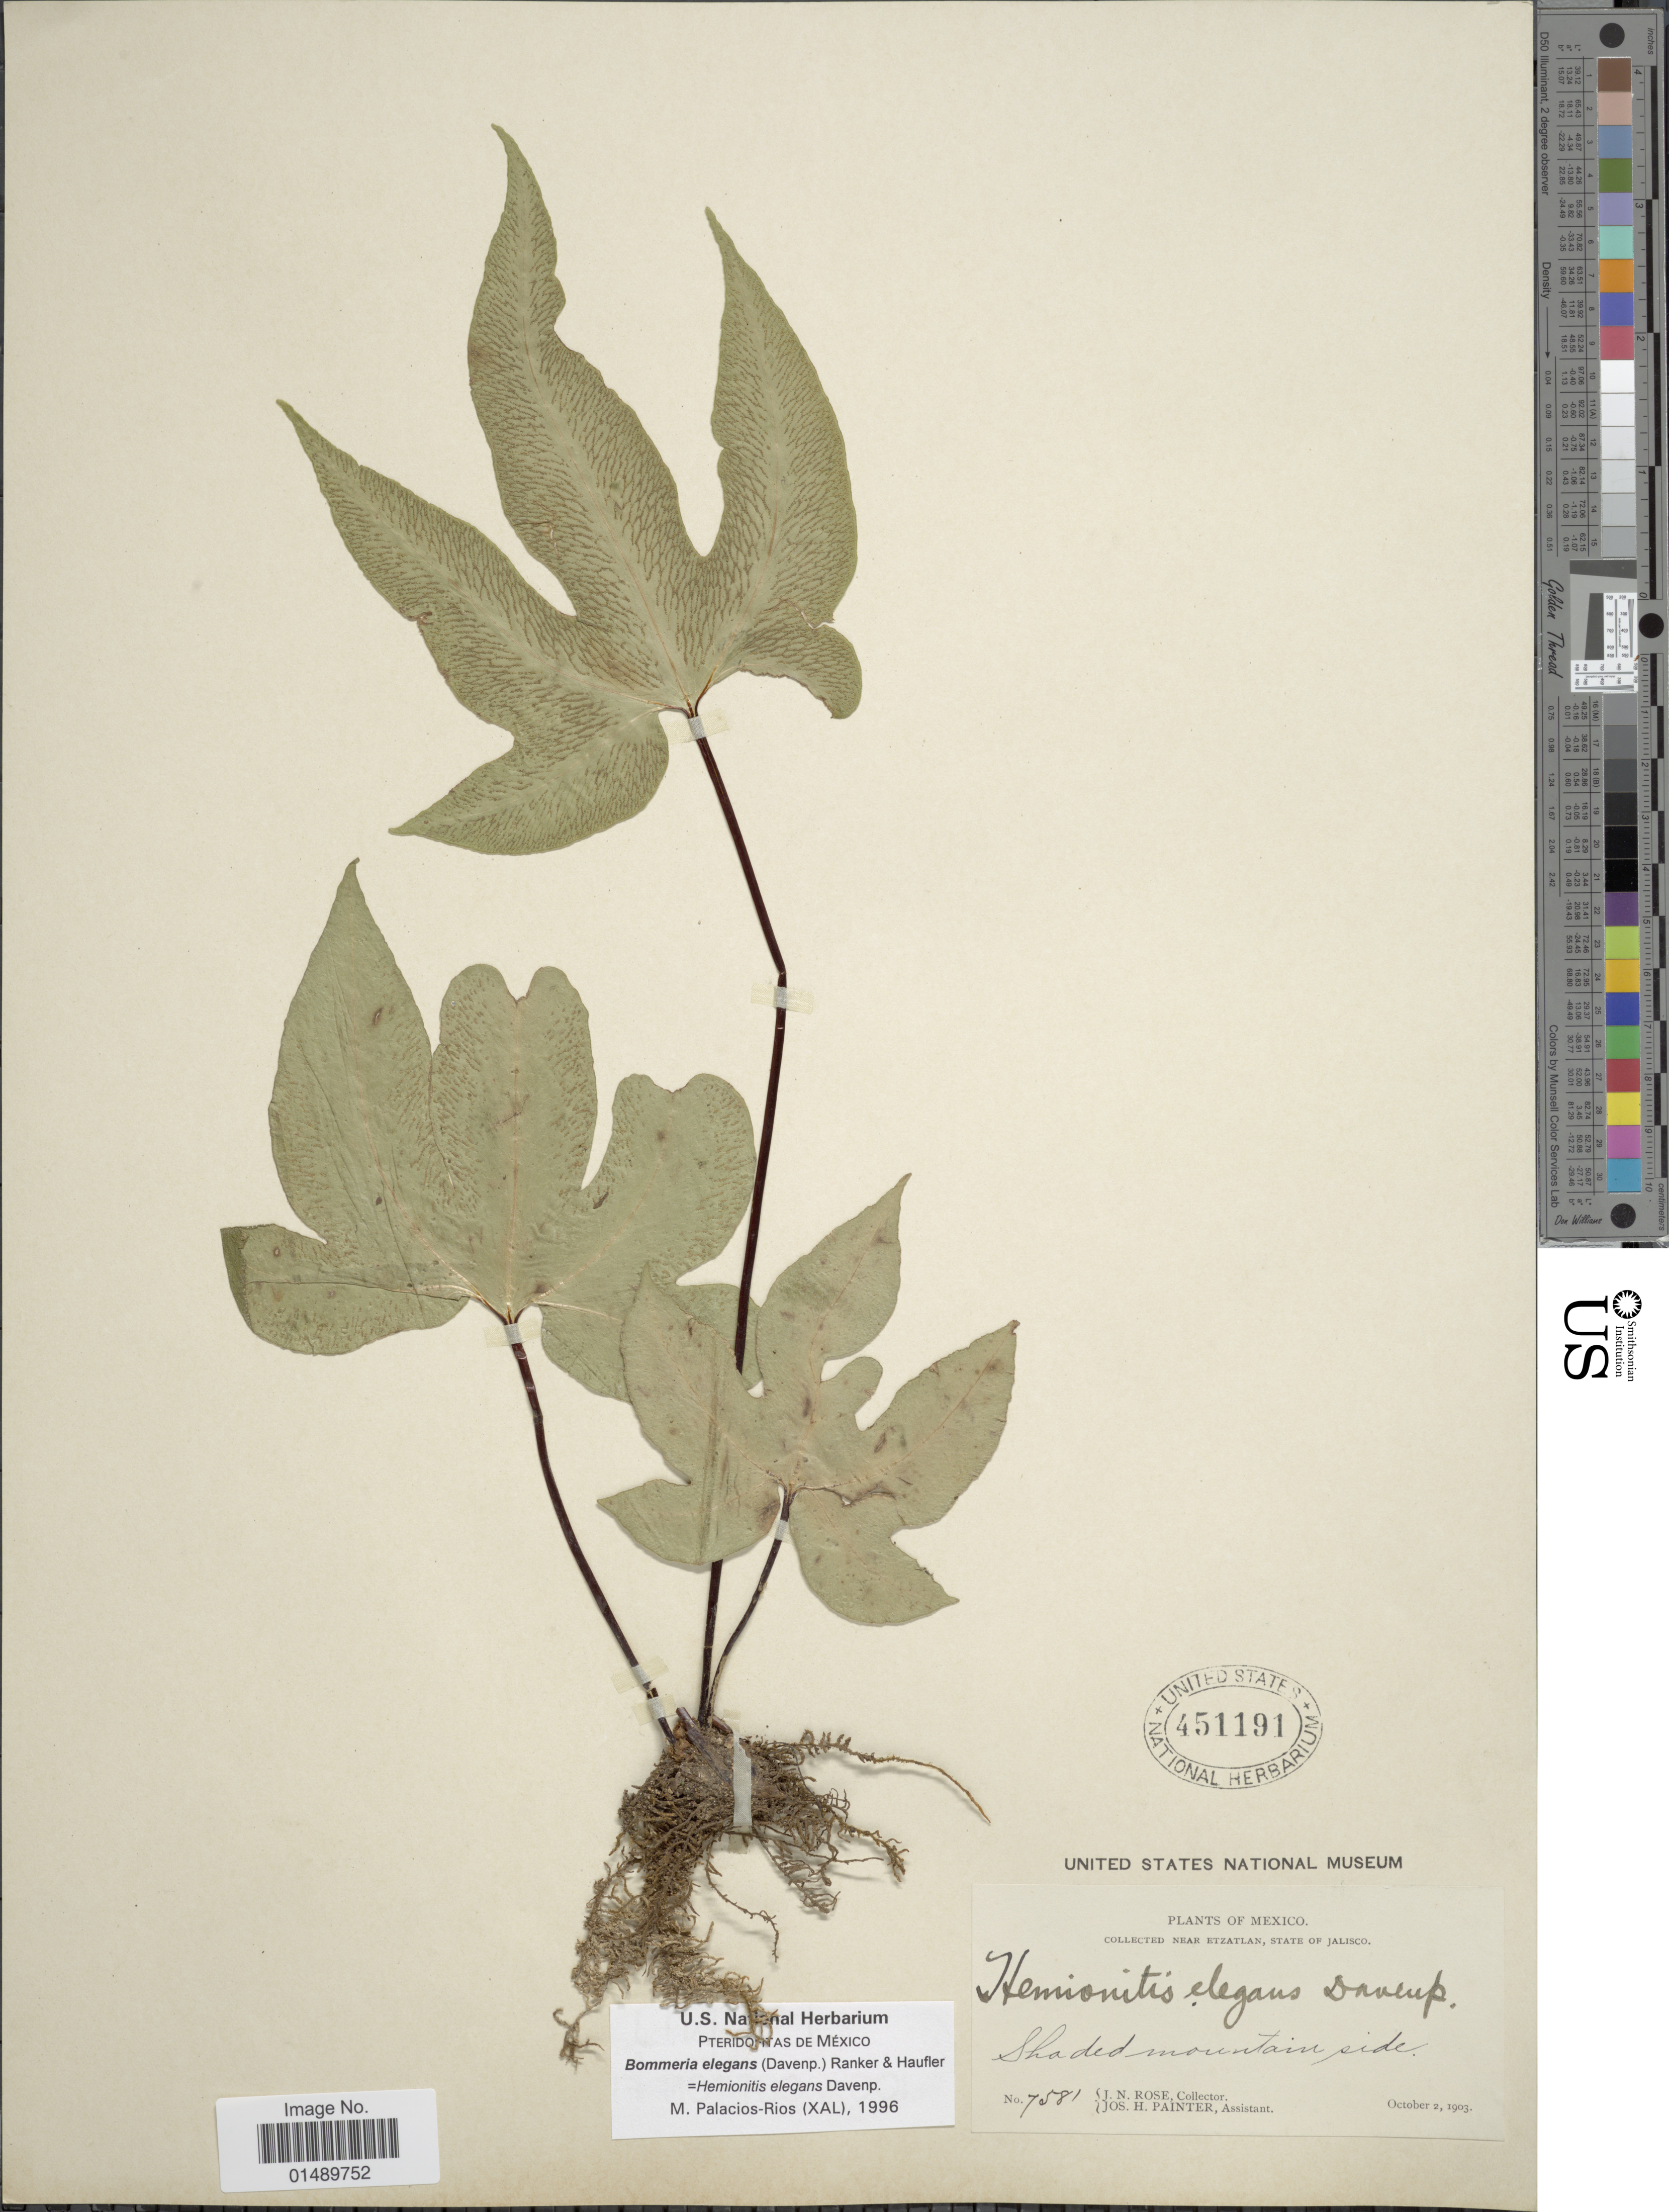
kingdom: Plantae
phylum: Tracheophyta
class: Polypodiopsida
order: Polypodiales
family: Pteridaceae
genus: Bommeria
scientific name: Bommeria elegans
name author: (Davenp.) Ranker & Haufler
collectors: J. N. Rose & J. H. Painter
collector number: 7581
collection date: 1903-10-02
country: Mexico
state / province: Jalisco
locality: Mexico, near Etzatlan.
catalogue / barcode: US 451191